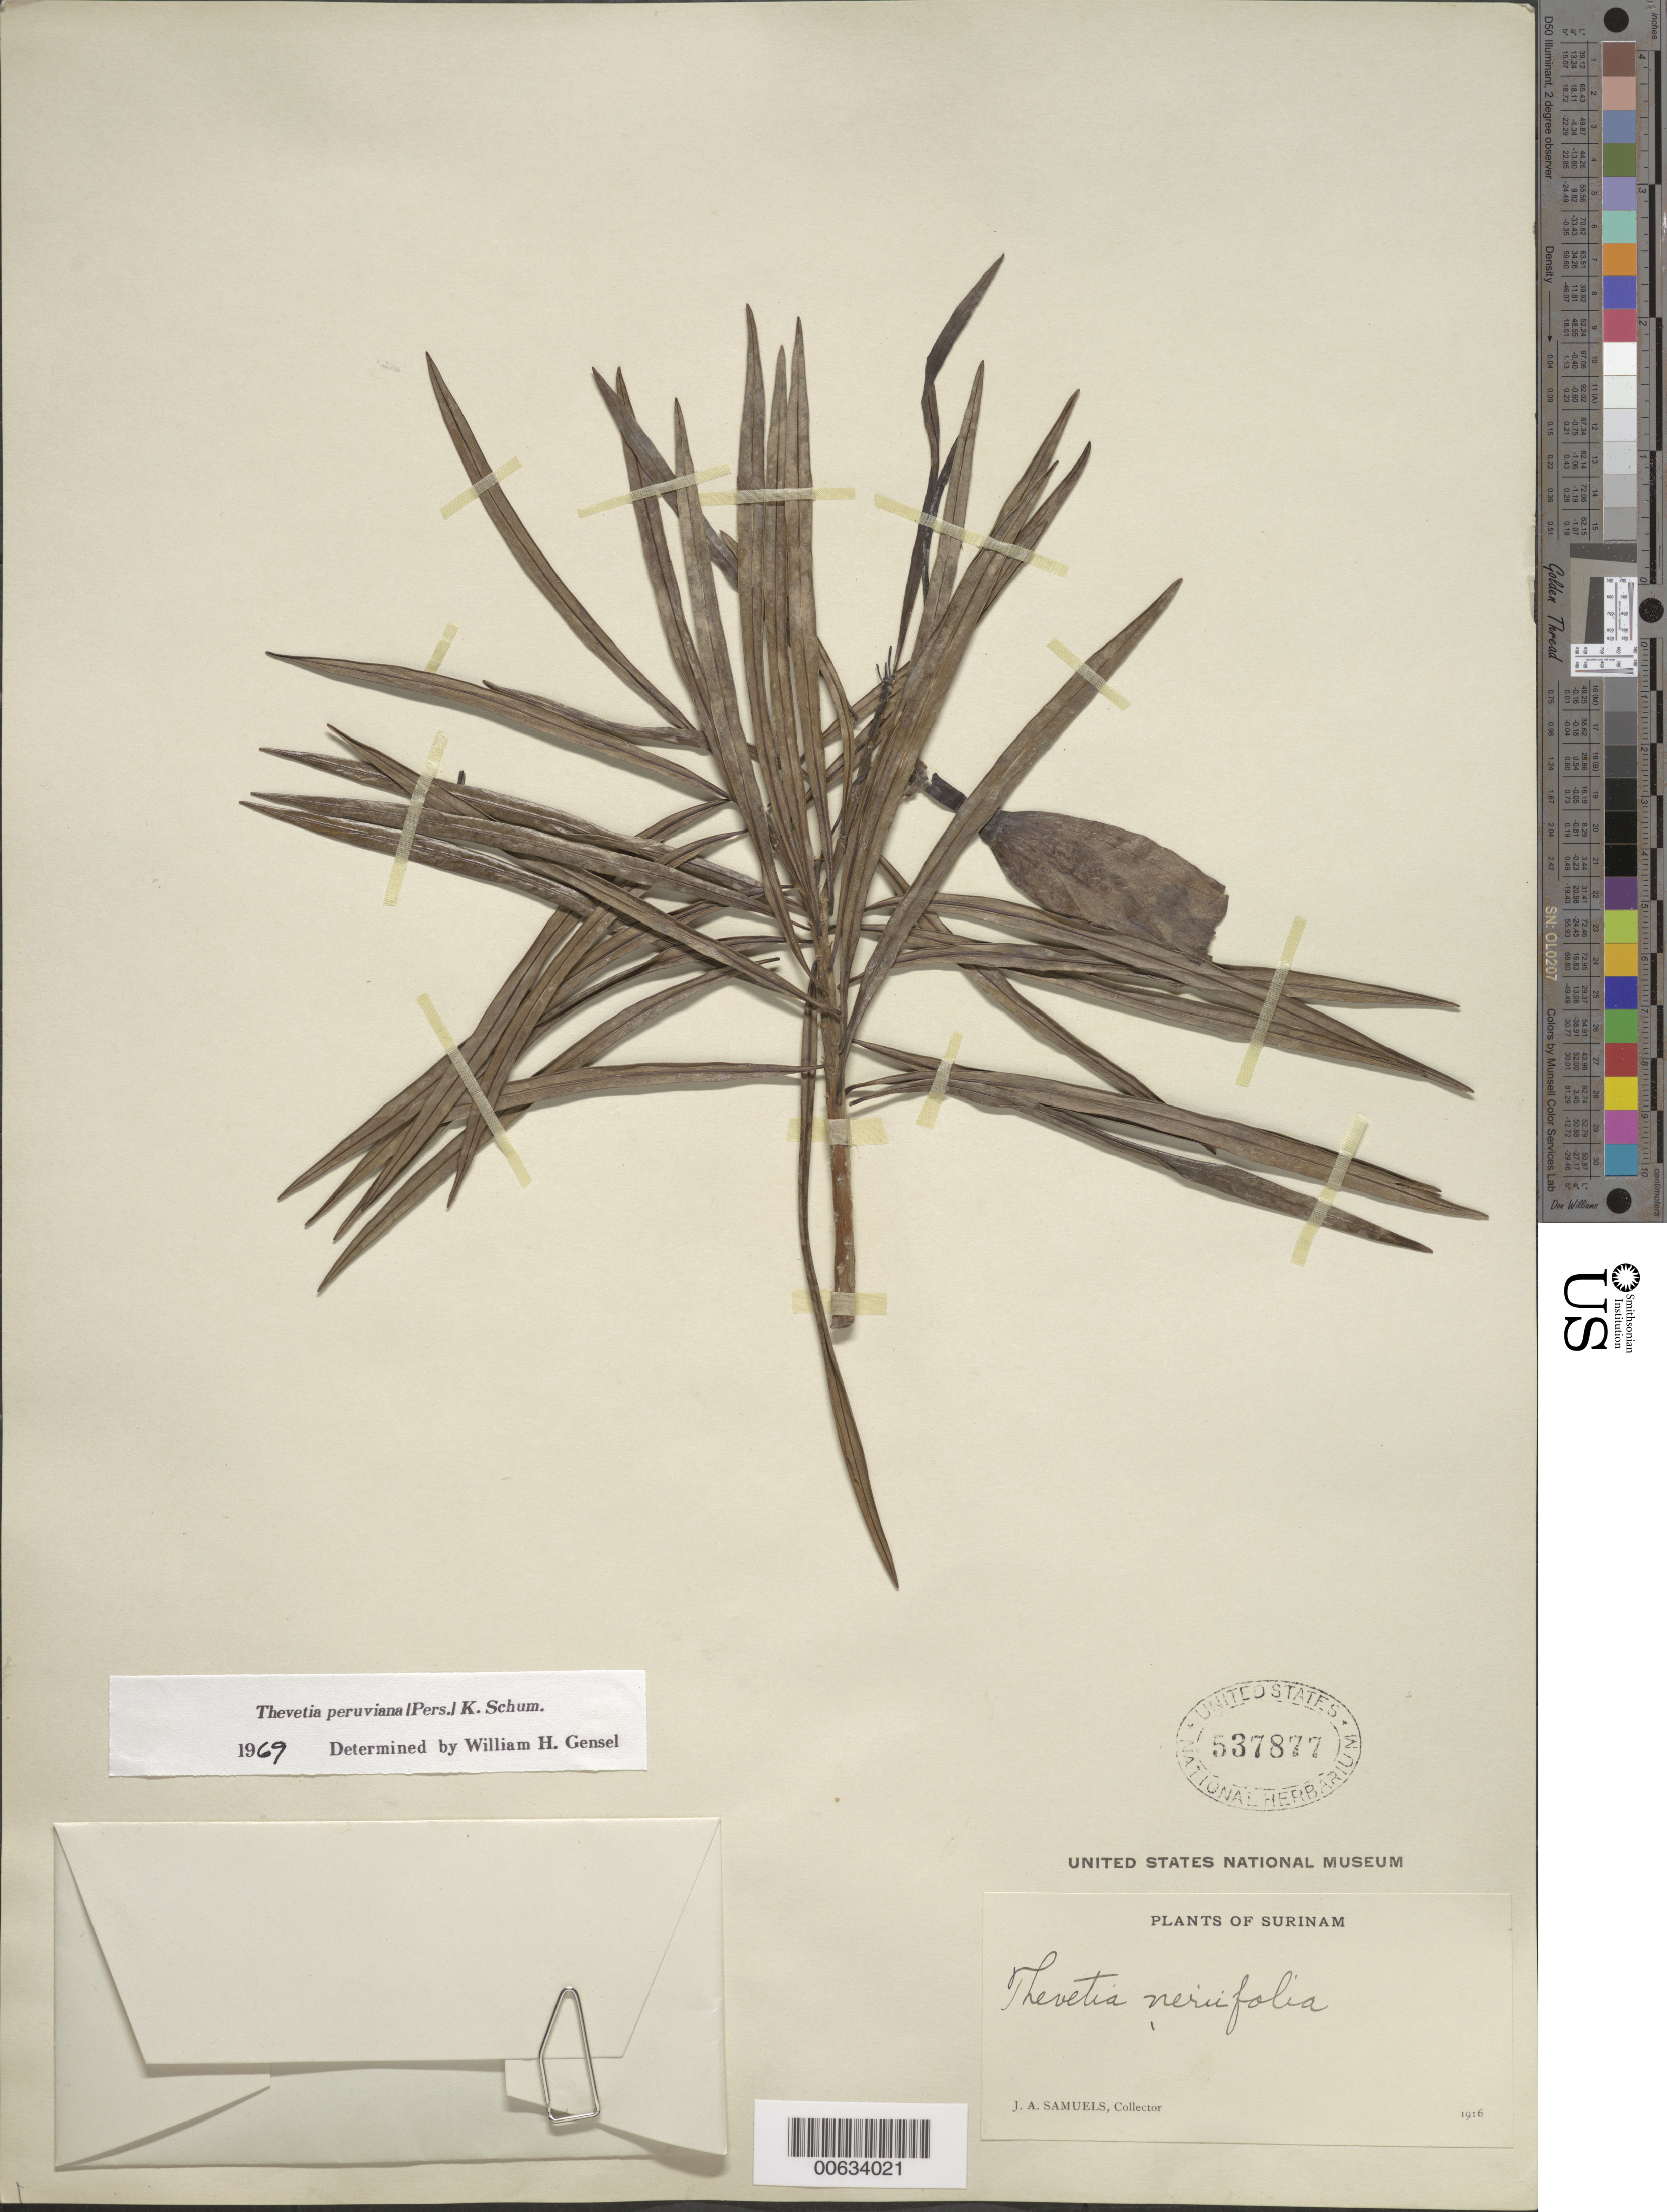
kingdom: Plantae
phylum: Tracheophyta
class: Magnoliopsida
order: Gentianales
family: Apocynaceae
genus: Thevetia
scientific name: Thevetia peruviana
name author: (Pers.) K. Schum.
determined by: Gensel, W. H.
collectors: J. A. Samuels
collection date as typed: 1916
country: Suriname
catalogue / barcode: US 537877